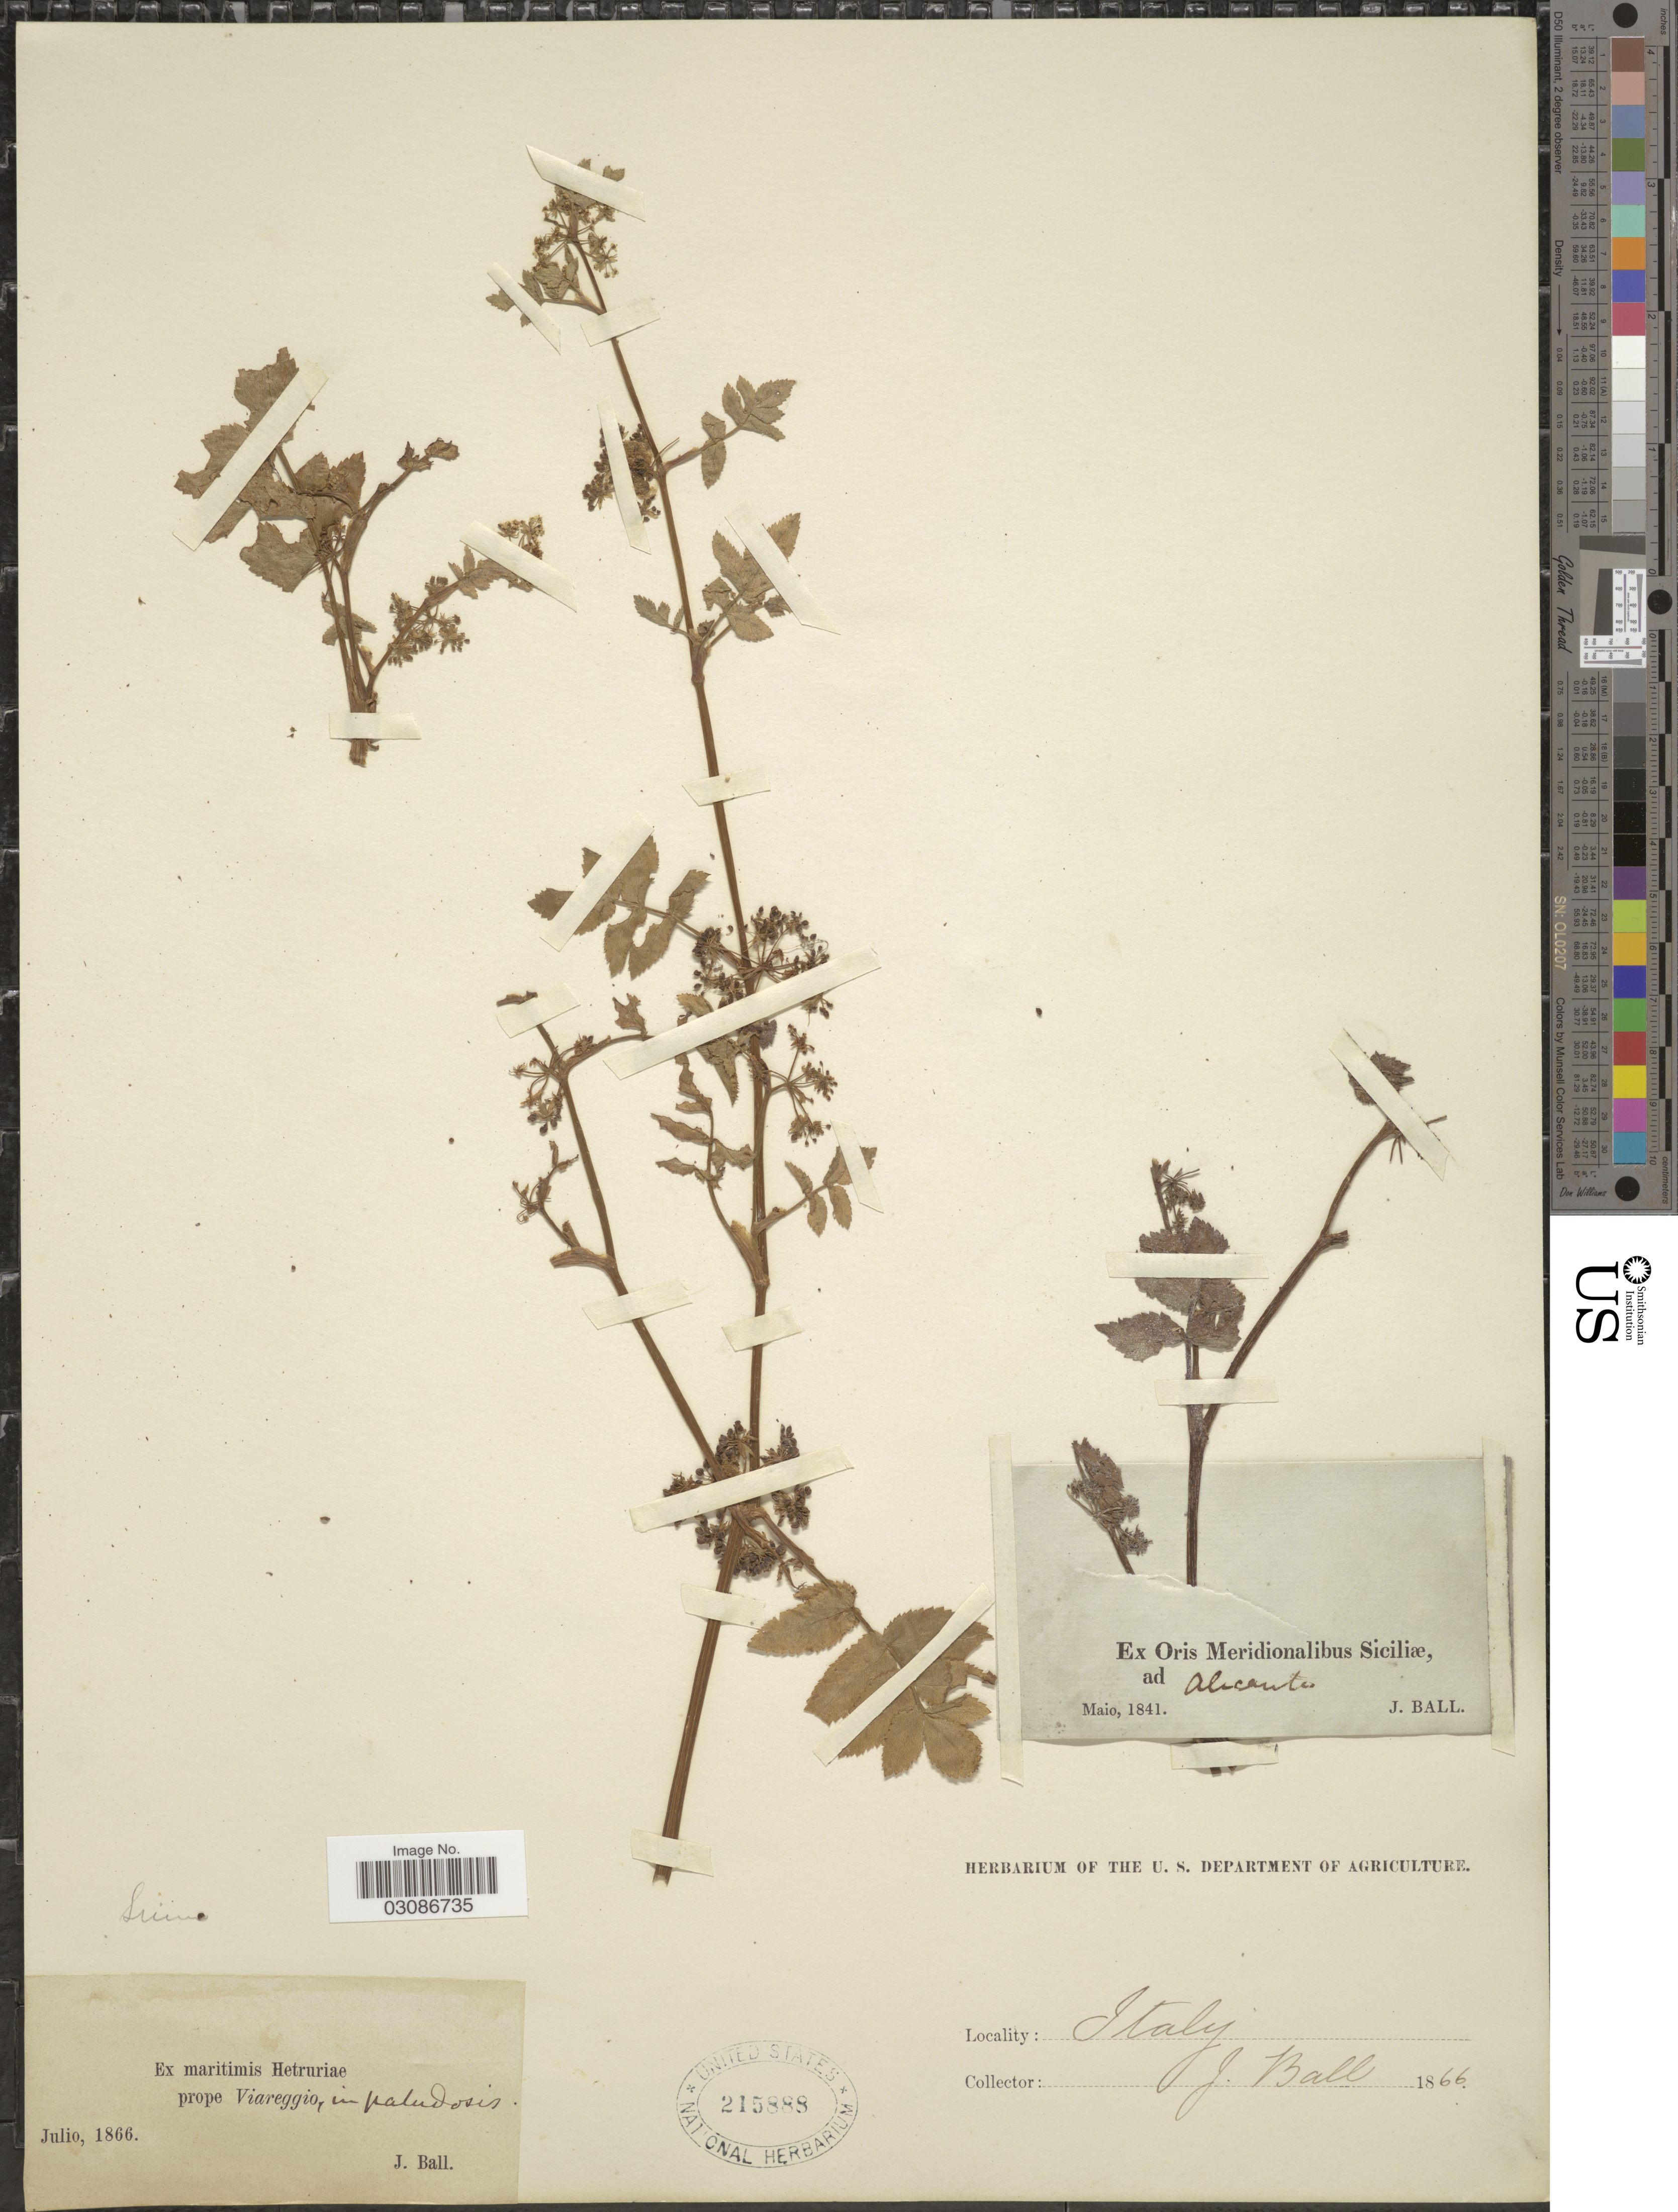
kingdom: Plantae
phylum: Tracheophyta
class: Magnoliopsida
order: Apiales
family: Apiaceae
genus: Sium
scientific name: Sium sp.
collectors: J. Ball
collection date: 1841-05/1866-07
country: Italy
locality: Ex maritimis Hetruriae prope Viareggio. Ex Oris Meridionalibus Siciliæ ad Alicanto.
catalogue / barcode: US 215888